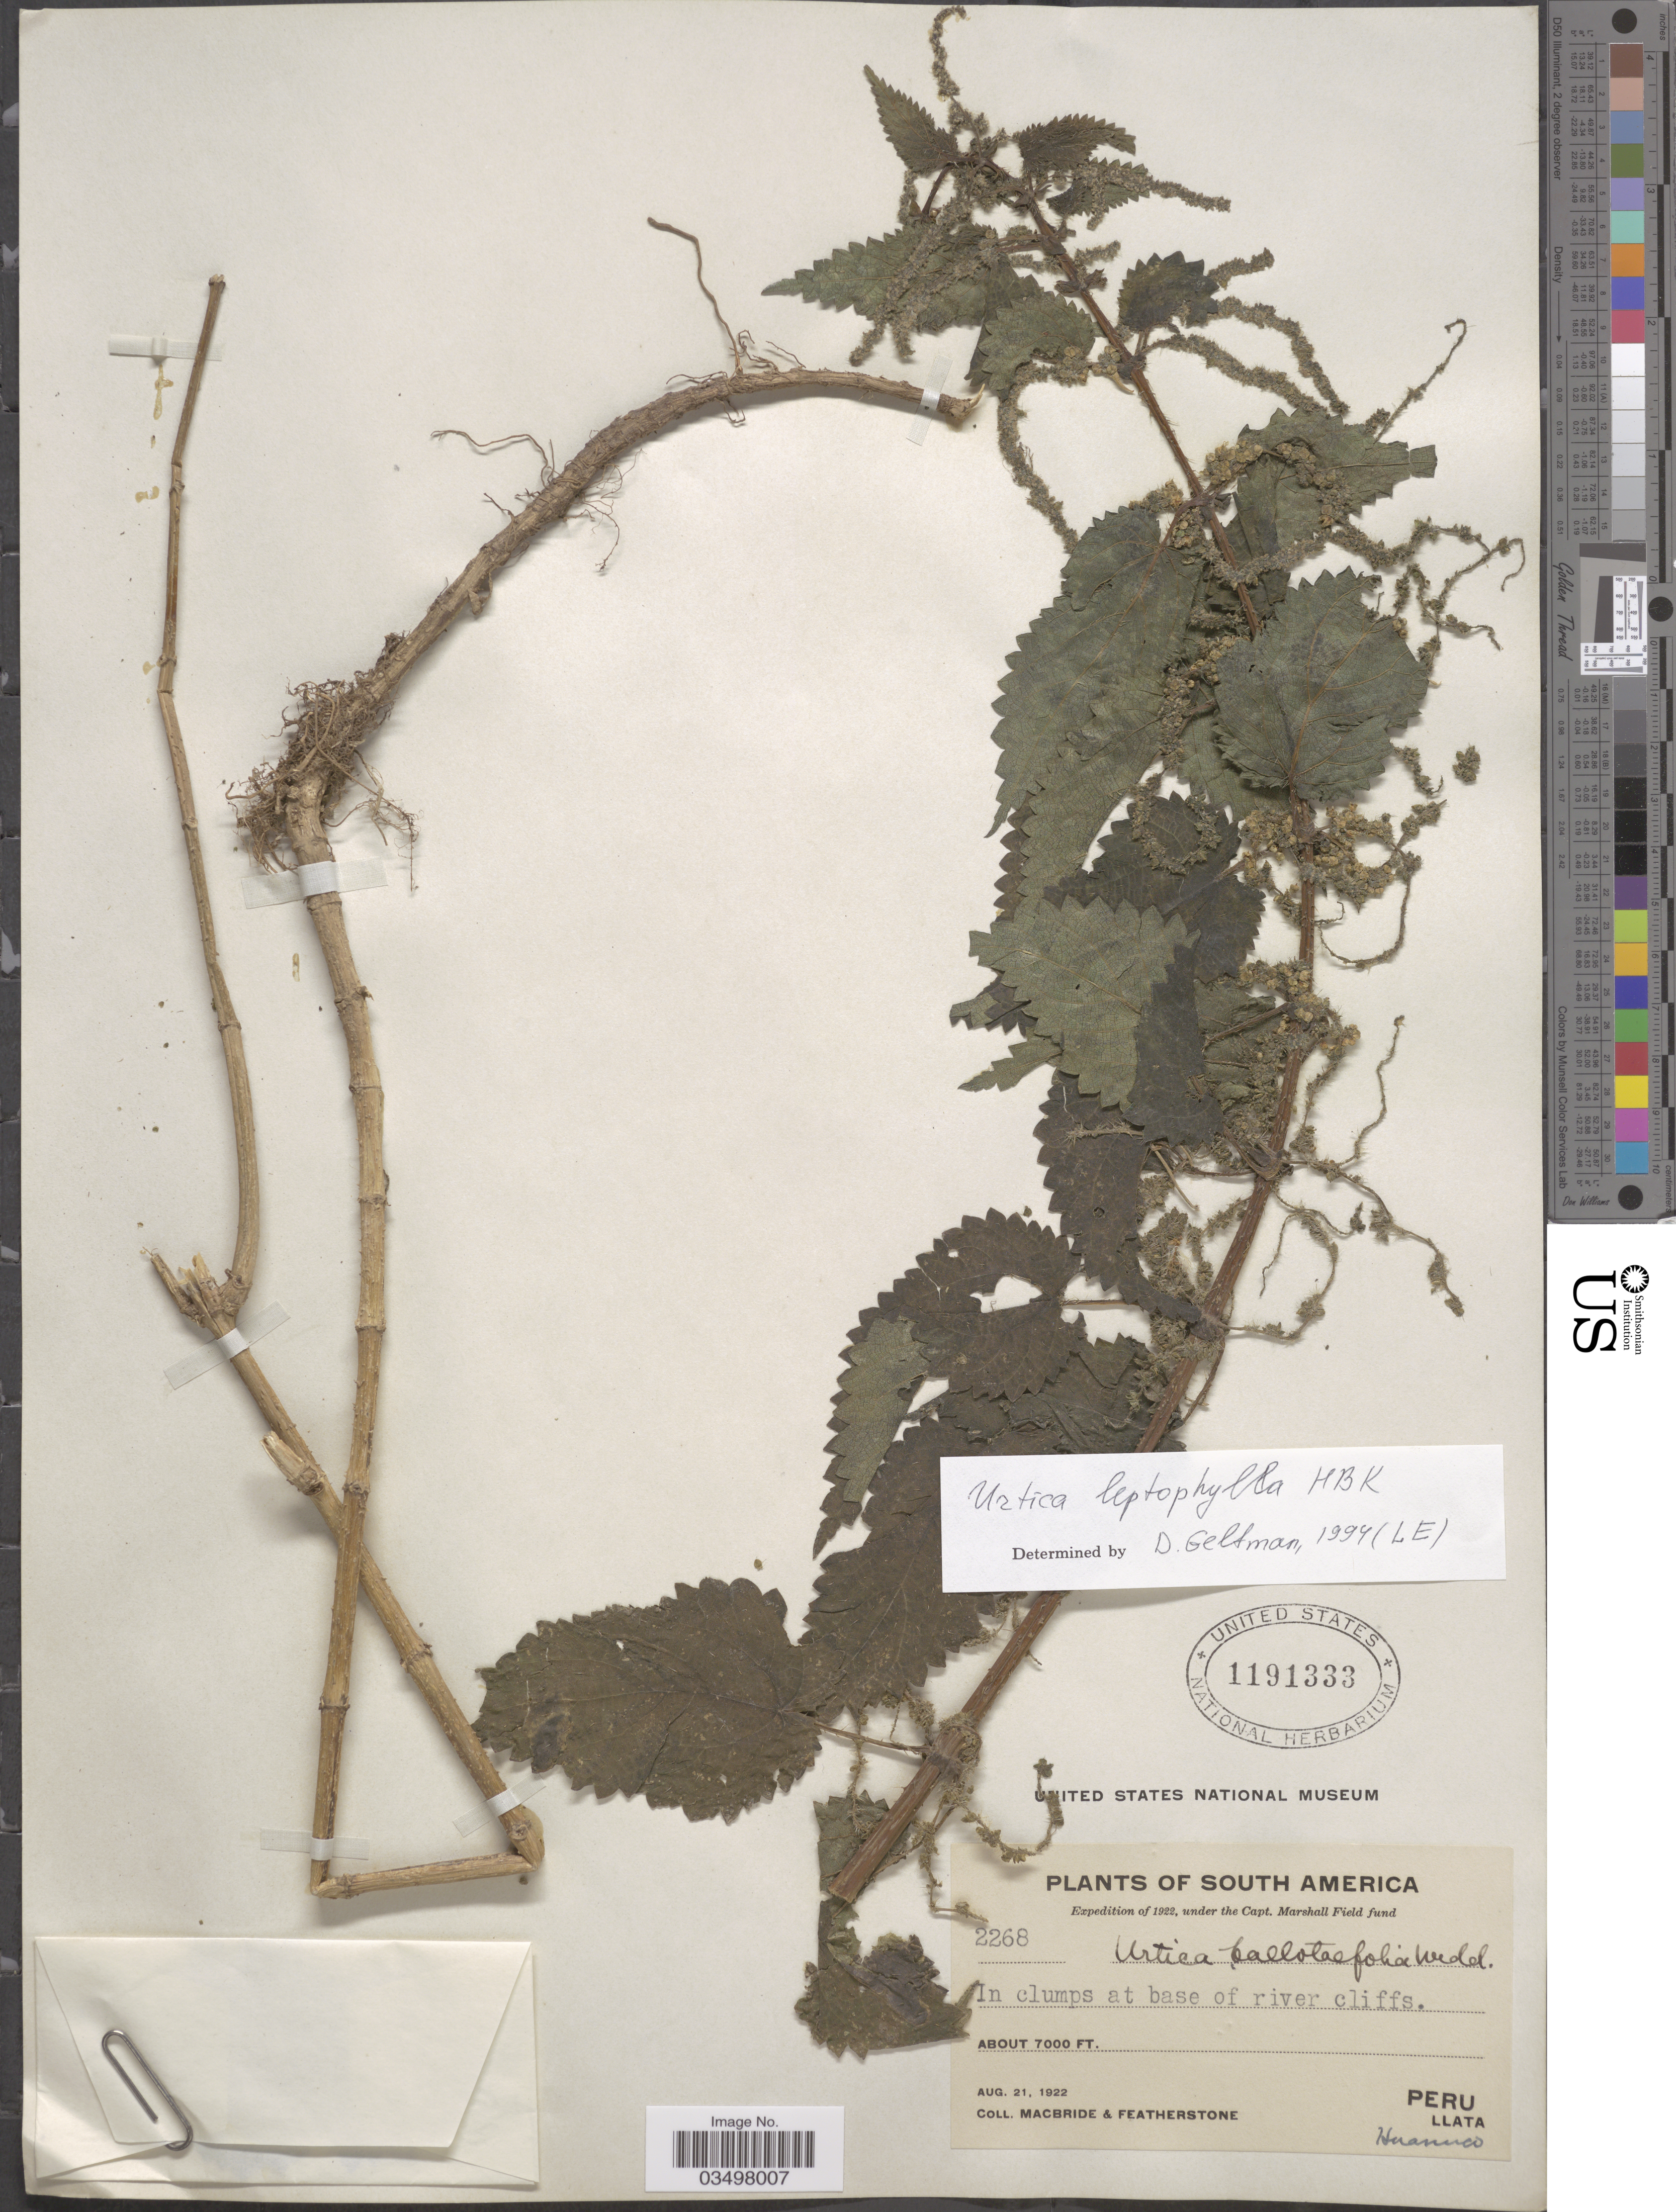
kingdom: Plantae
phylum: Tracheophyta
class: Magnoliopsida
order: Rosales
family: Urticaceae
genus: Urtica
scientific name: Urtica leptophylla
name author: Kunth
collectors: Macbride, -- & -. Featherstone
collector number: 2268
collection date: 1922-08-21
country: Peru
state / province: Huánuco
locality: In clumps at base of river cliffs. Llata.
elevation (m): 2134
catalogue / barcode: US 1191333